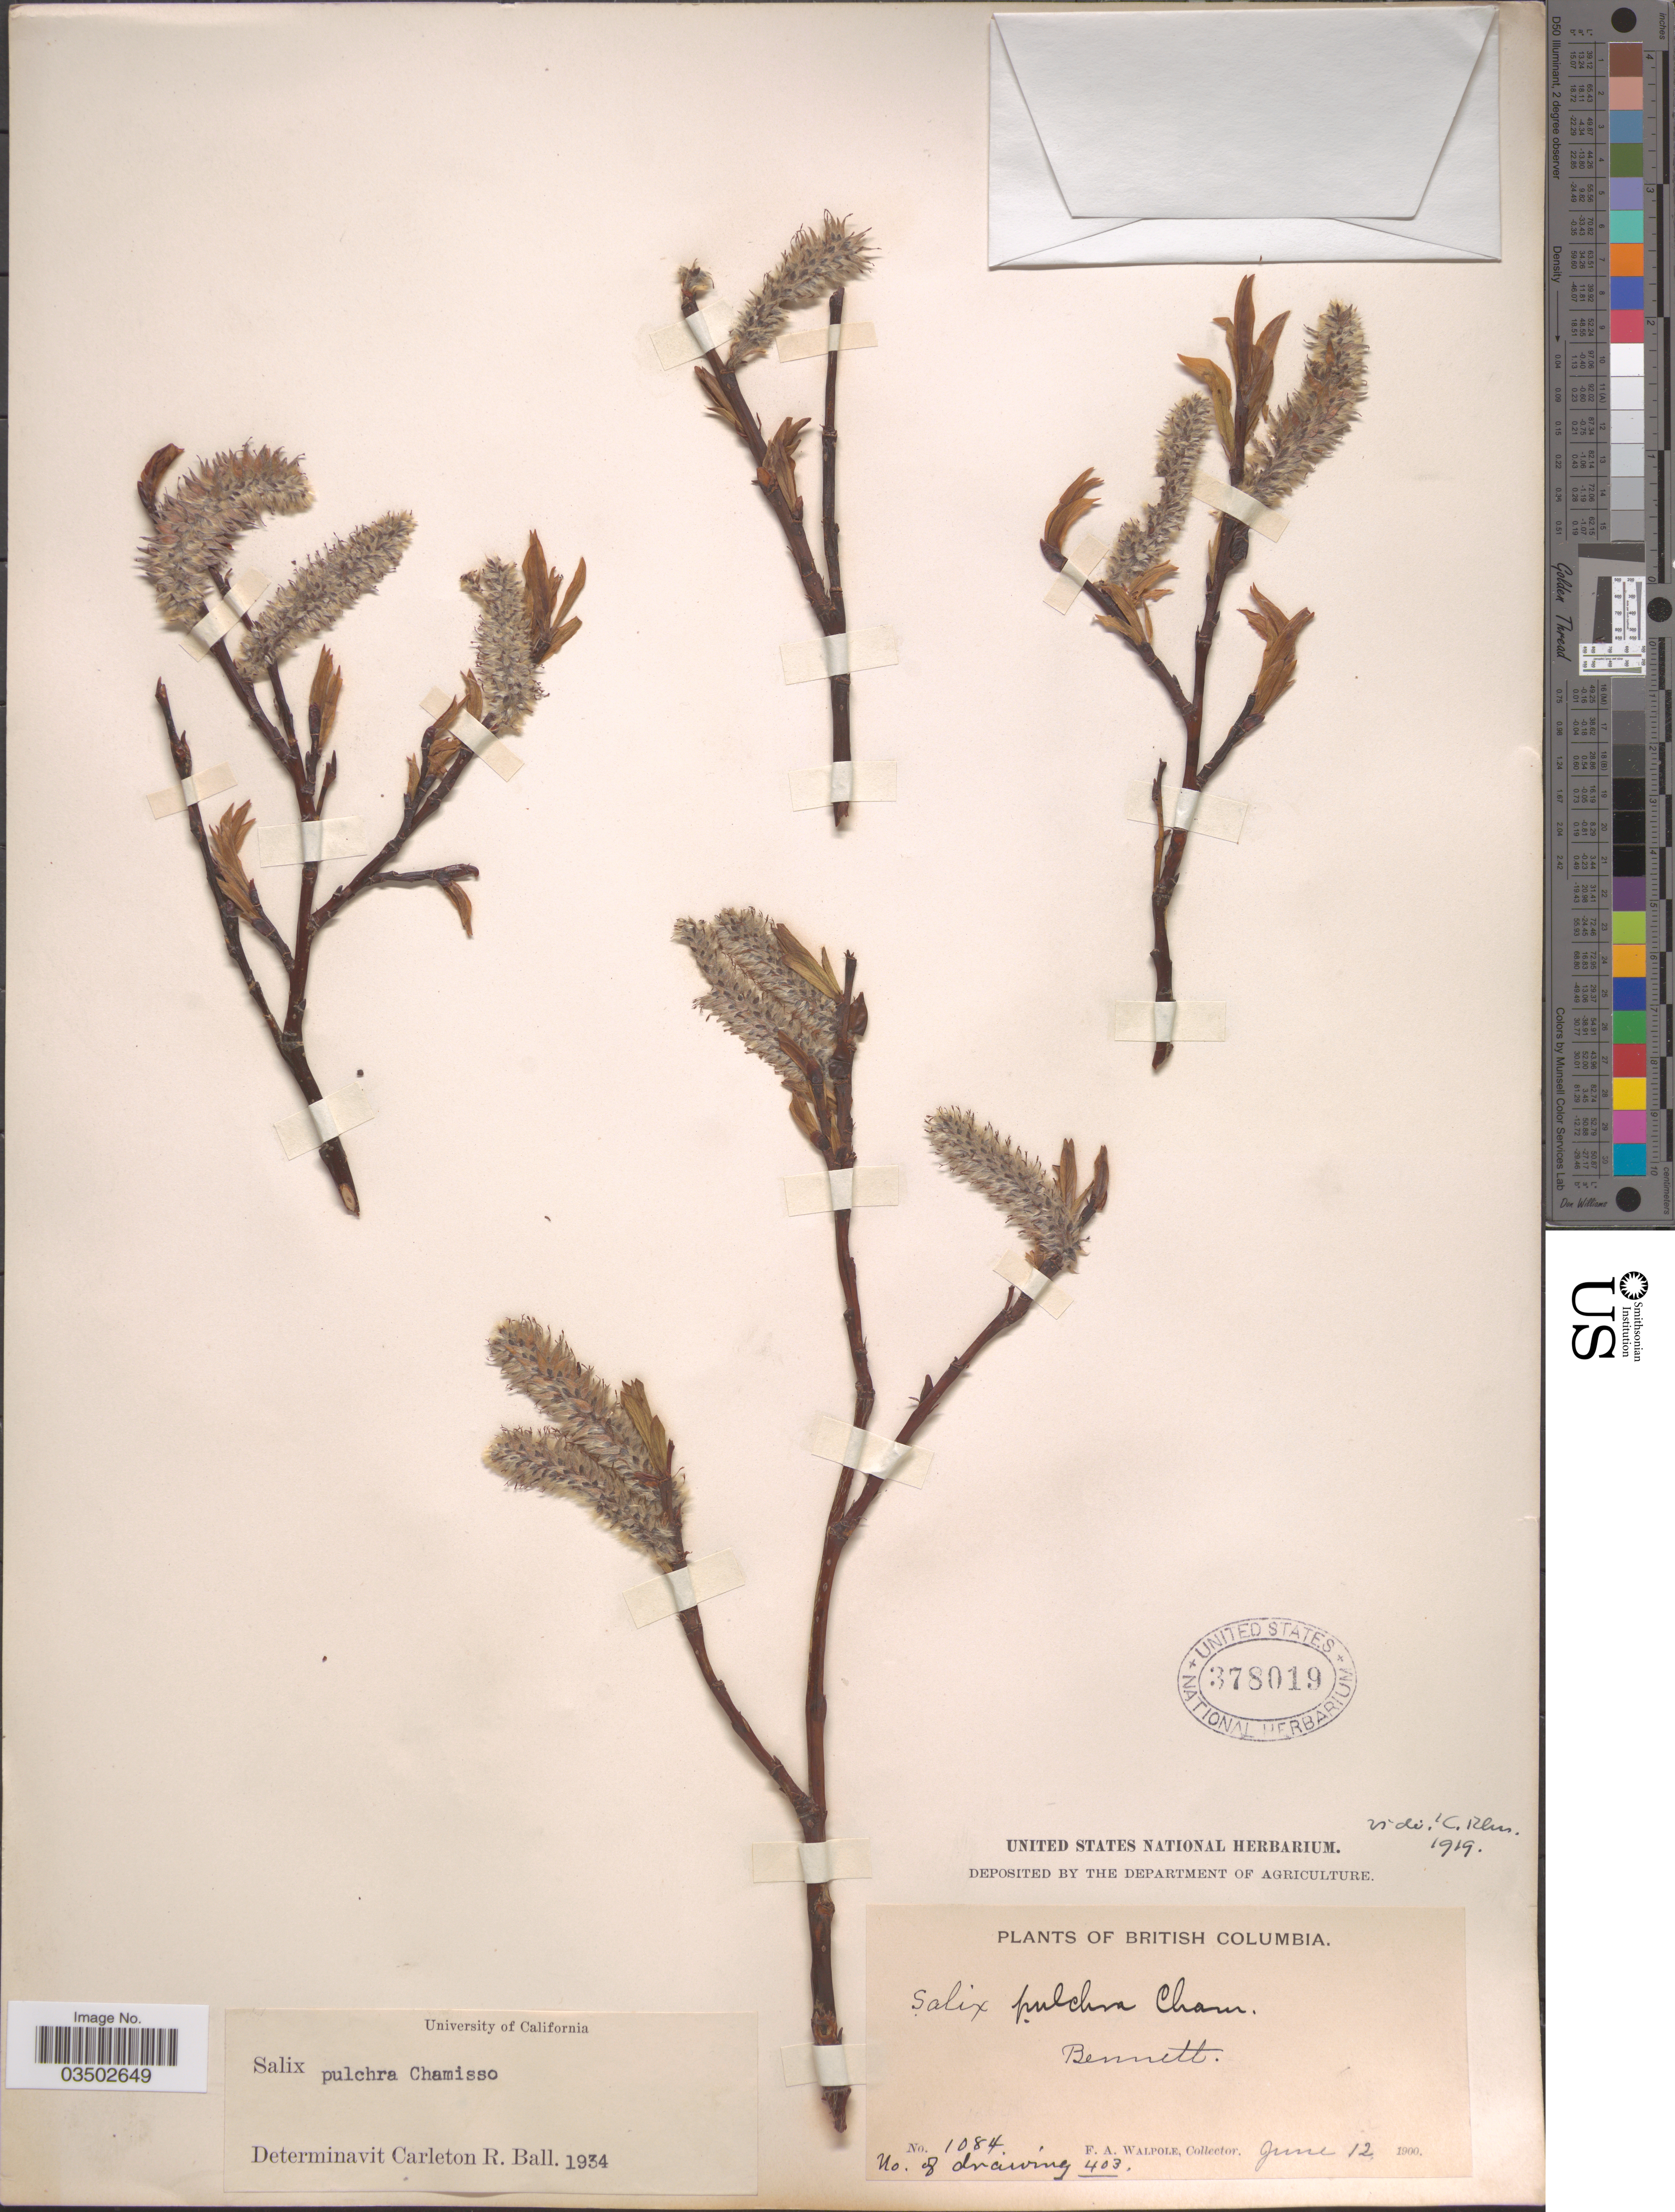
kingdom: Plantae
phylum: Tracheophyta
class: Magnoliopsida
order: Malpighiales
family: Salicaceae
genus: Salix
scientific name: Salix pulchra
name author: Cham.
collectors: F. Walpole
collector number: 1084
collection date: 1900-06-12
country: Canada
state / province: British Columbia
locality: Bennett.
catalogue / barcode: US 378019